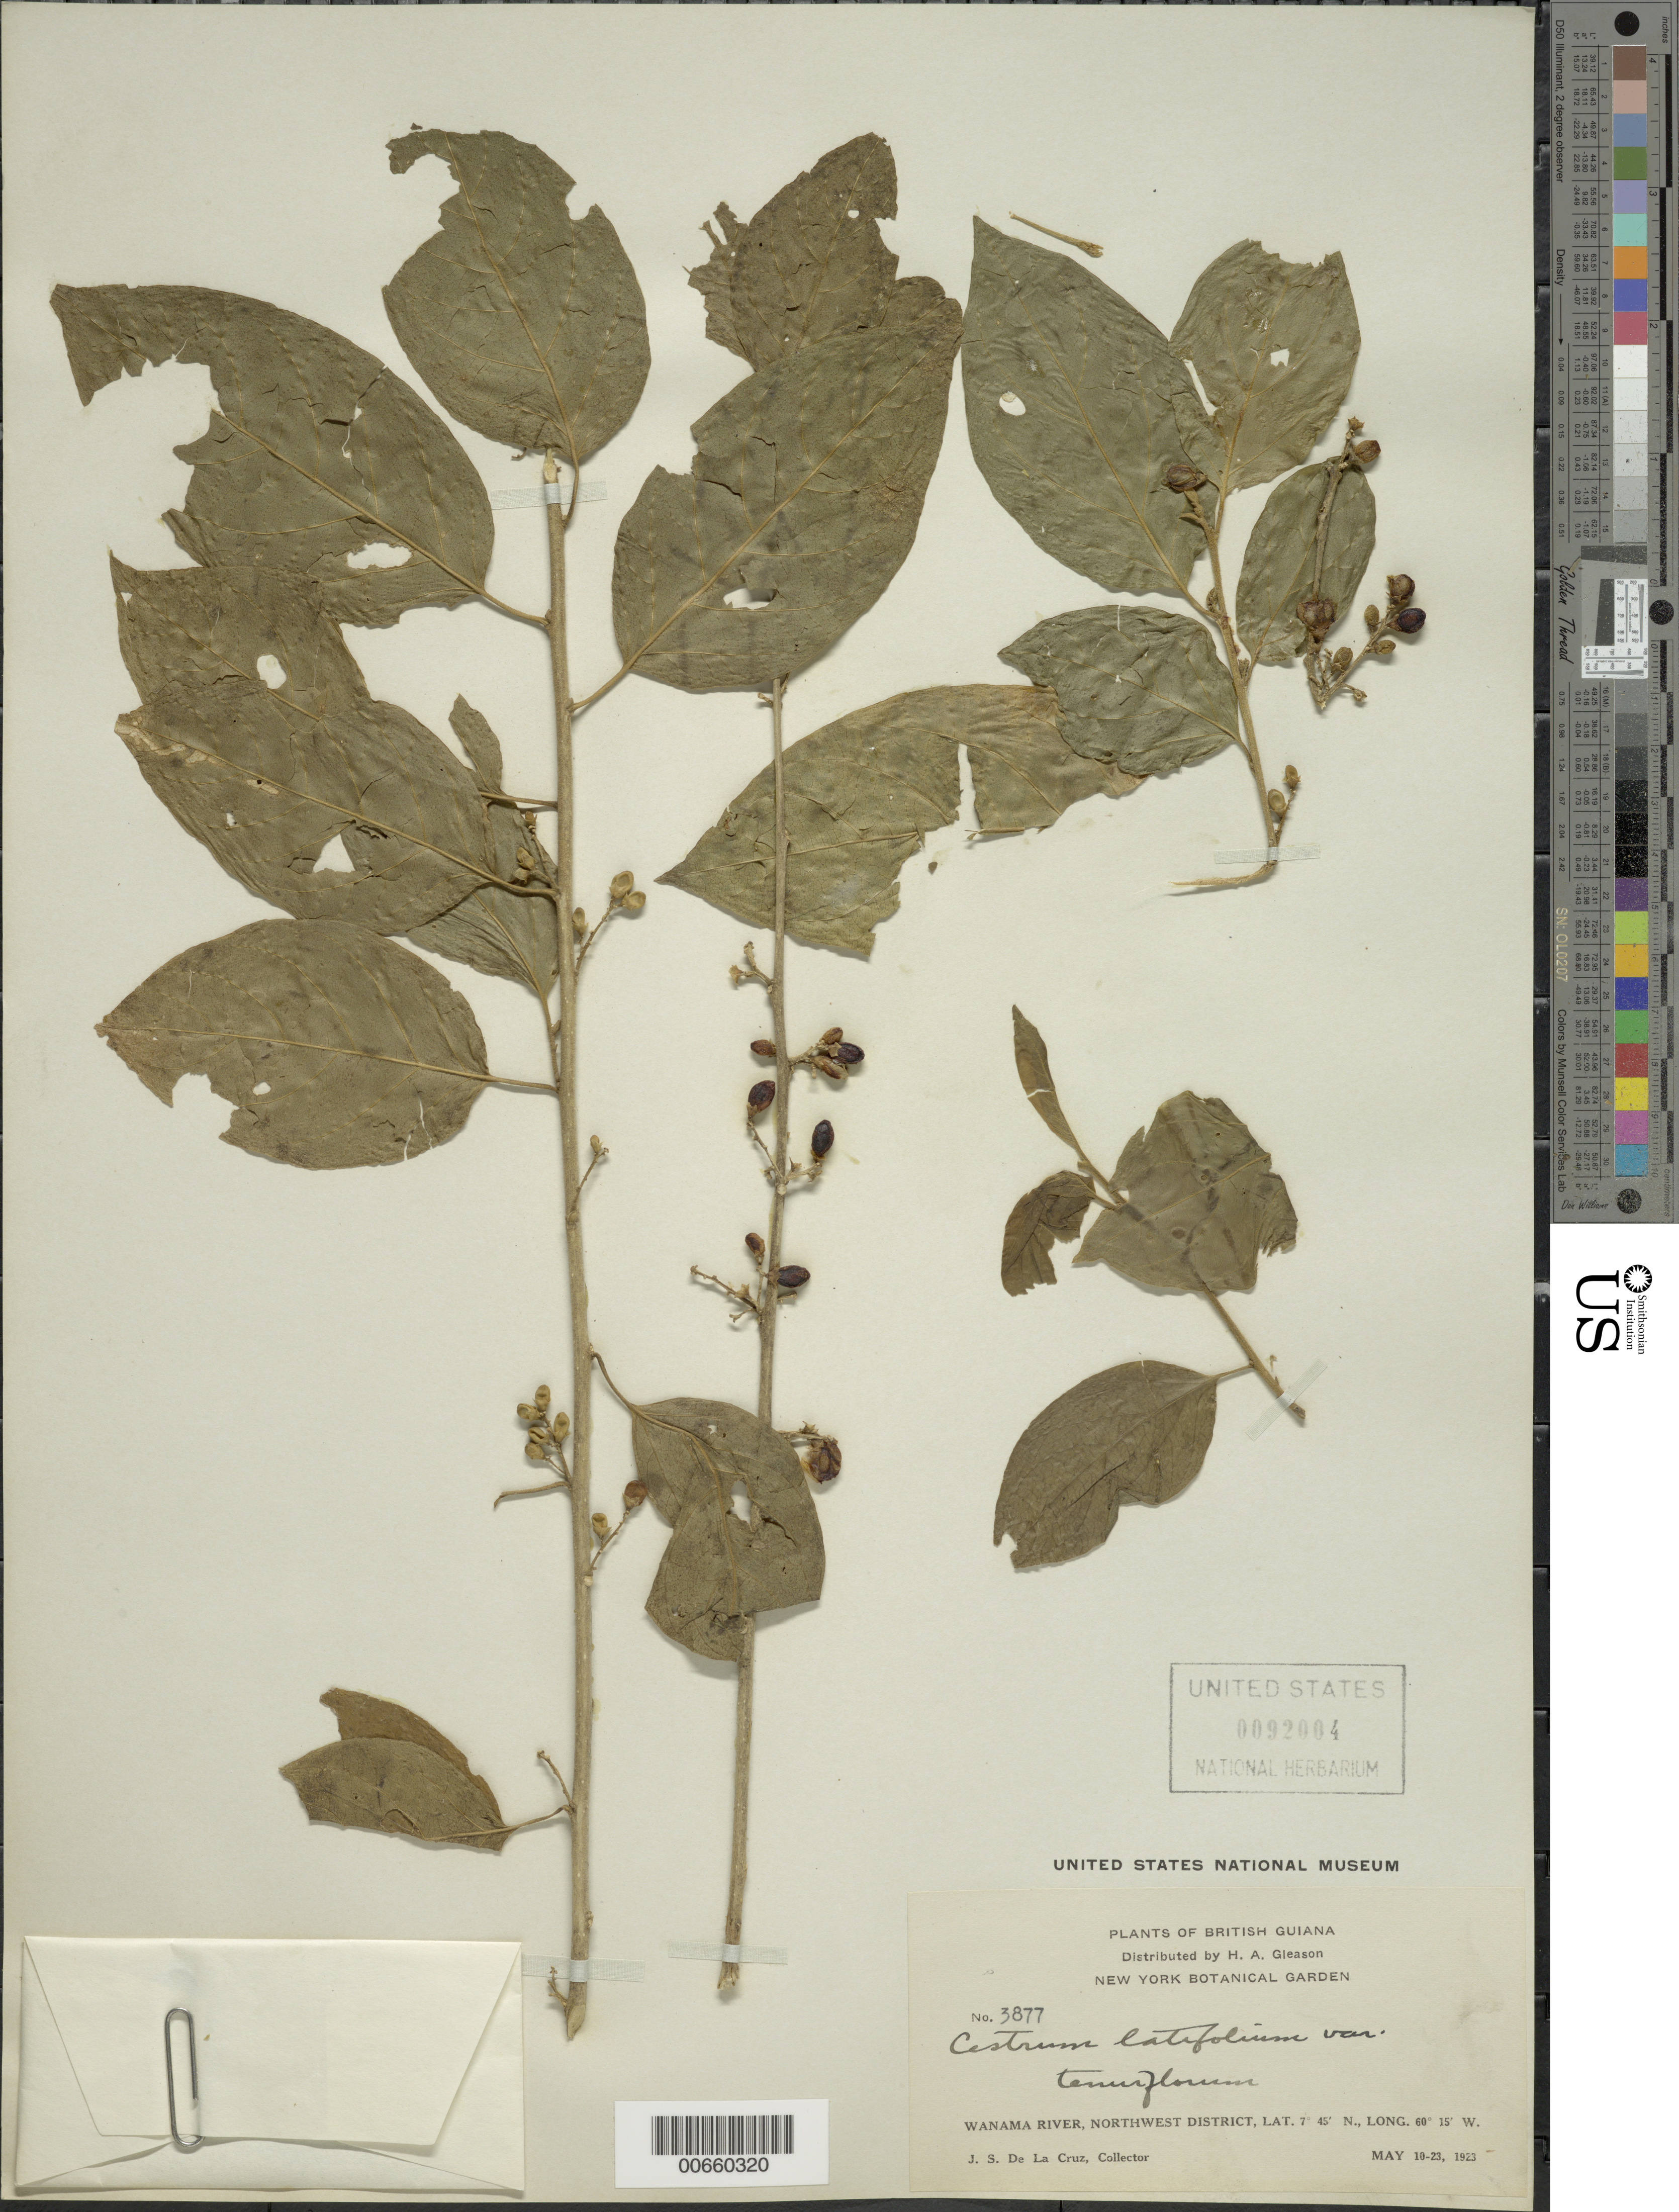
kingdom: Plantae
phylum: Tracheophyta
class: Magnoliopsida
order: Solanales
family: Solanaceae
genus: Cestrum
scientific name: Cestrum latifolium var. tenuiflorum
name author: (Kunth) O.E. Schulz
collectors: J. S. de la Cruz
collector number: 3877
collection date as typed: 10-May-23 to 23-May-23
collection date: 1923-05-10/1923-05-23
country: Guyana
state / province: Barima-Waini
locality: Wanama R., NW District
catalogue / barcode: US 92004